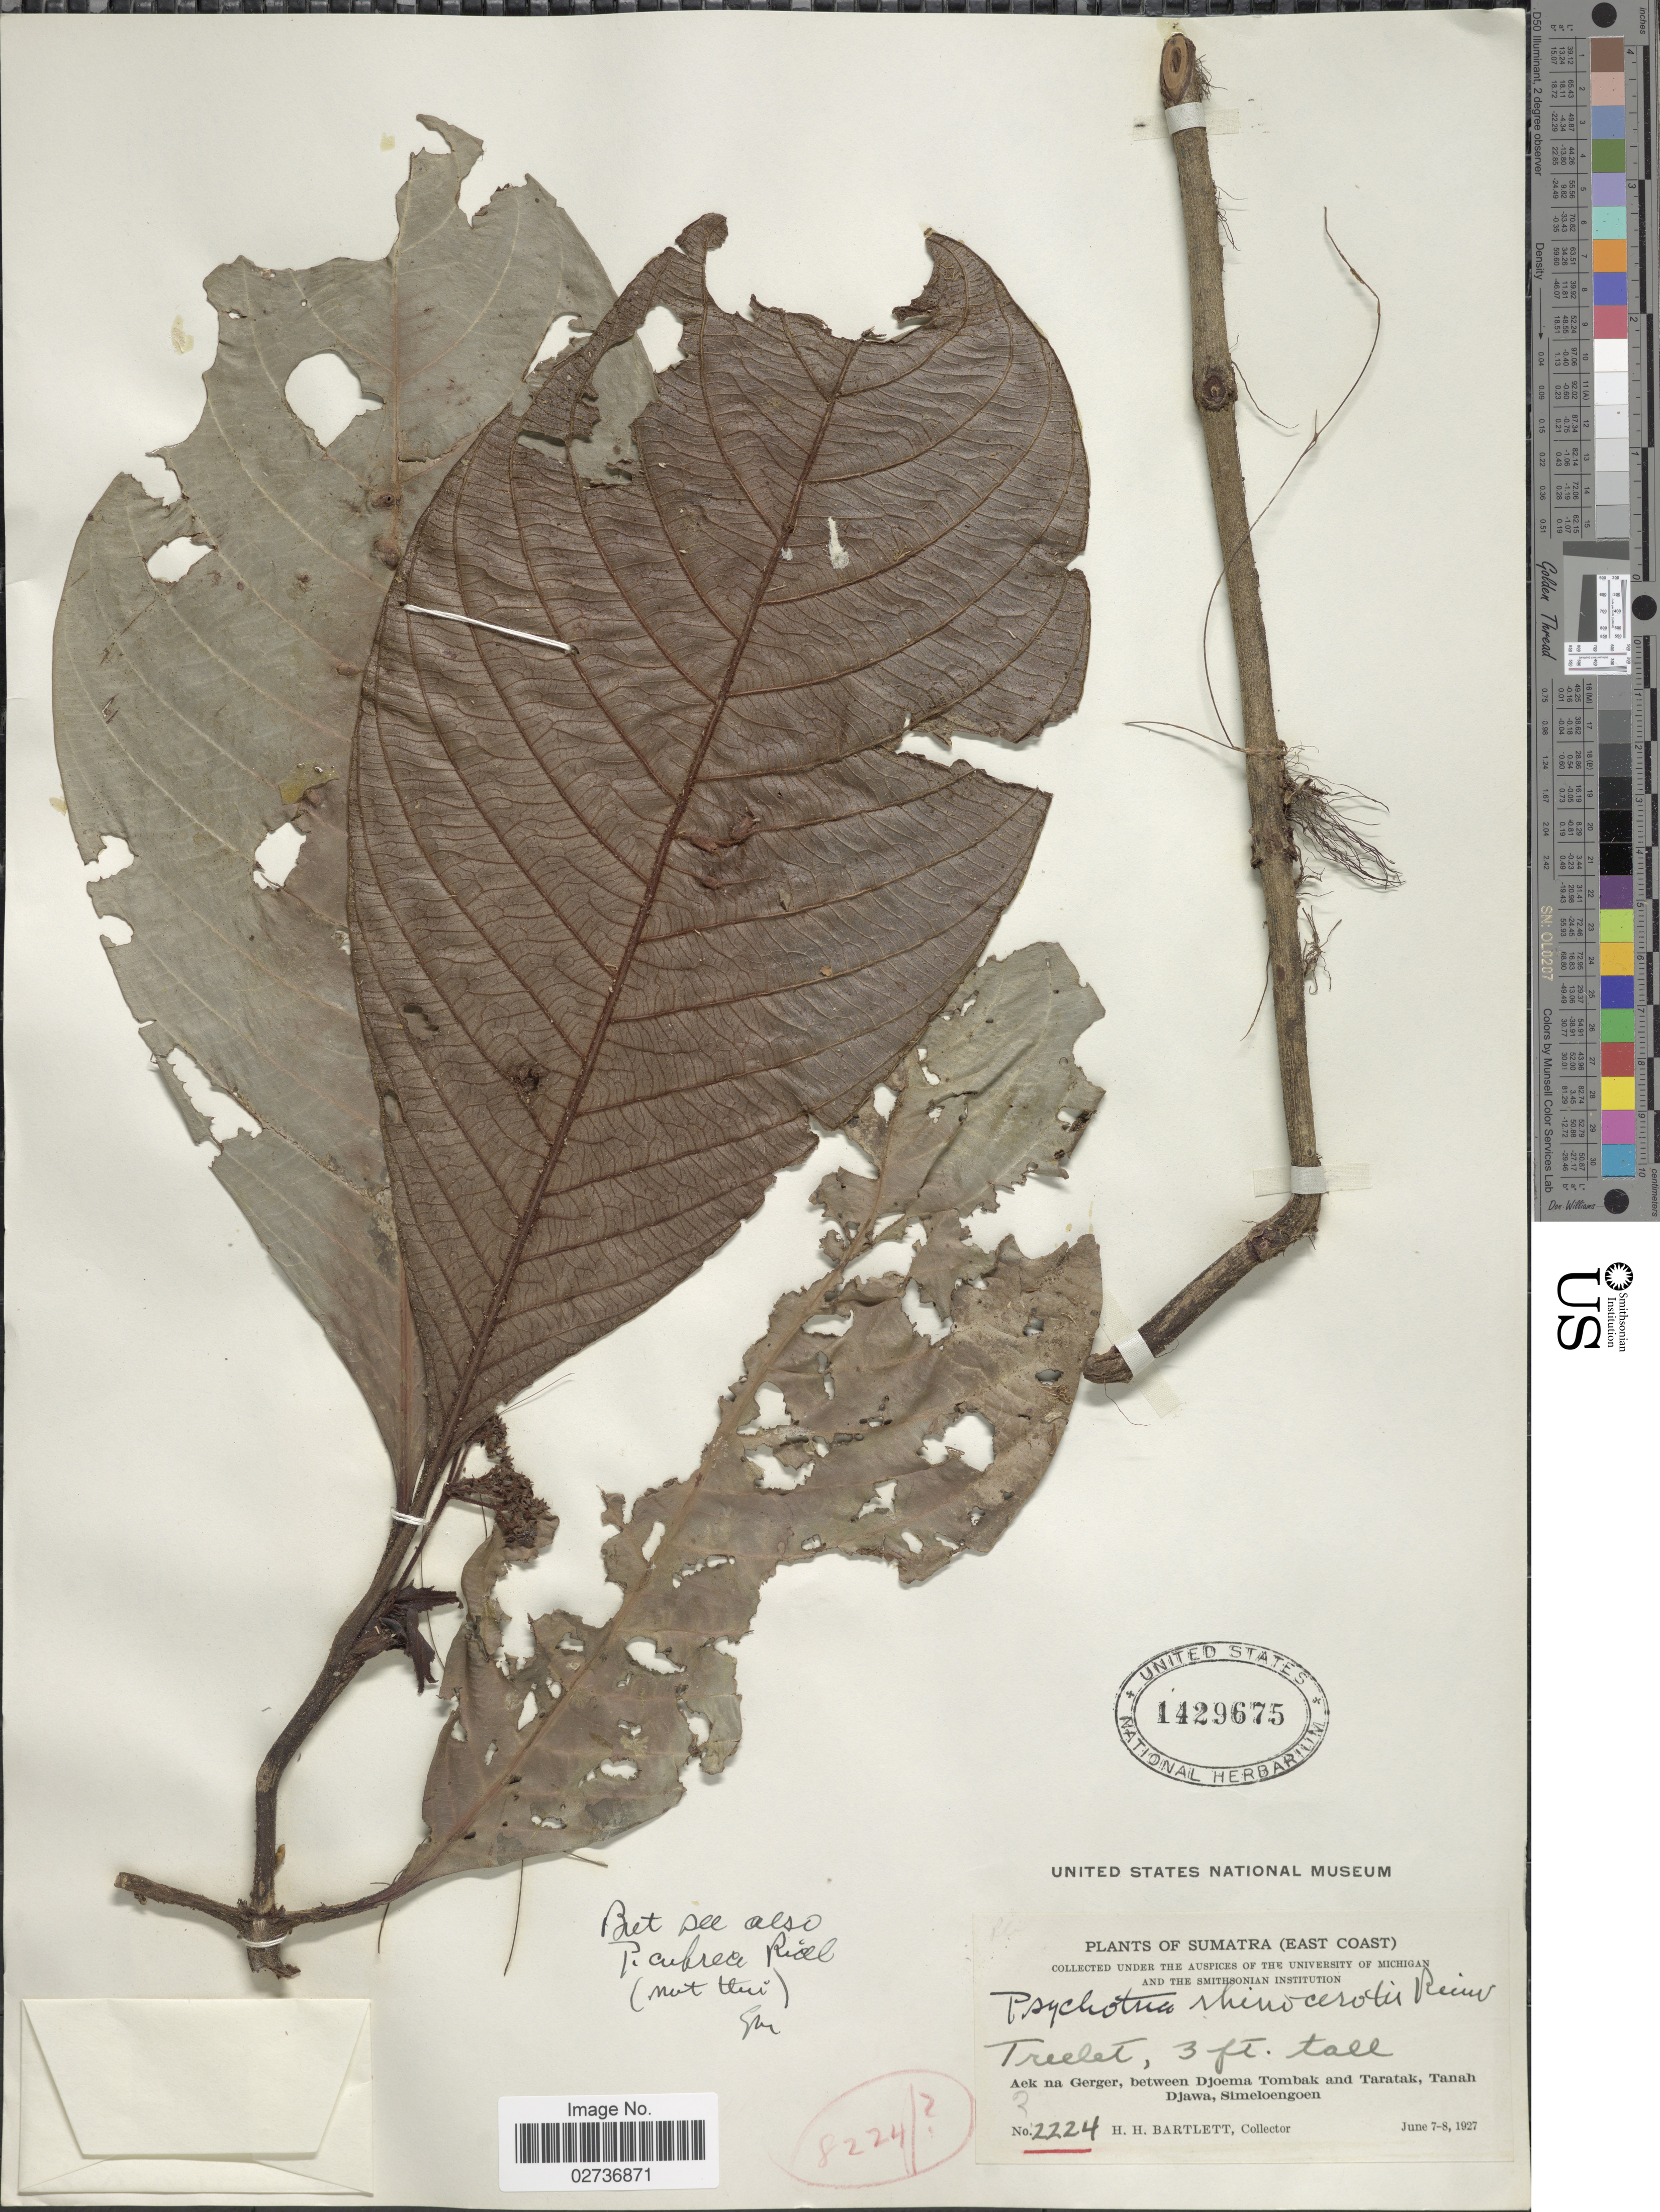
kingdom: Plantae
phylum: Tracheophyta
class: Magnoliopsida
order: Gentianales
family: Rubiaceae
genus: Psychotria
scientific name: Psychotria rhinocerotis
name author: Reinw. ex Blume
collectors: H. H. Bartlett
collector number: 2224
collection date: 1927-06-07/1927-06-08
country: Indonesia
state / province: Sumatra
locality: Sumatra (East Coast). Aek na Gerger, between Djoema Tombak and Taratak, Tanah Djawa, Simeloengoen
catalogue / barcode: US 1429675